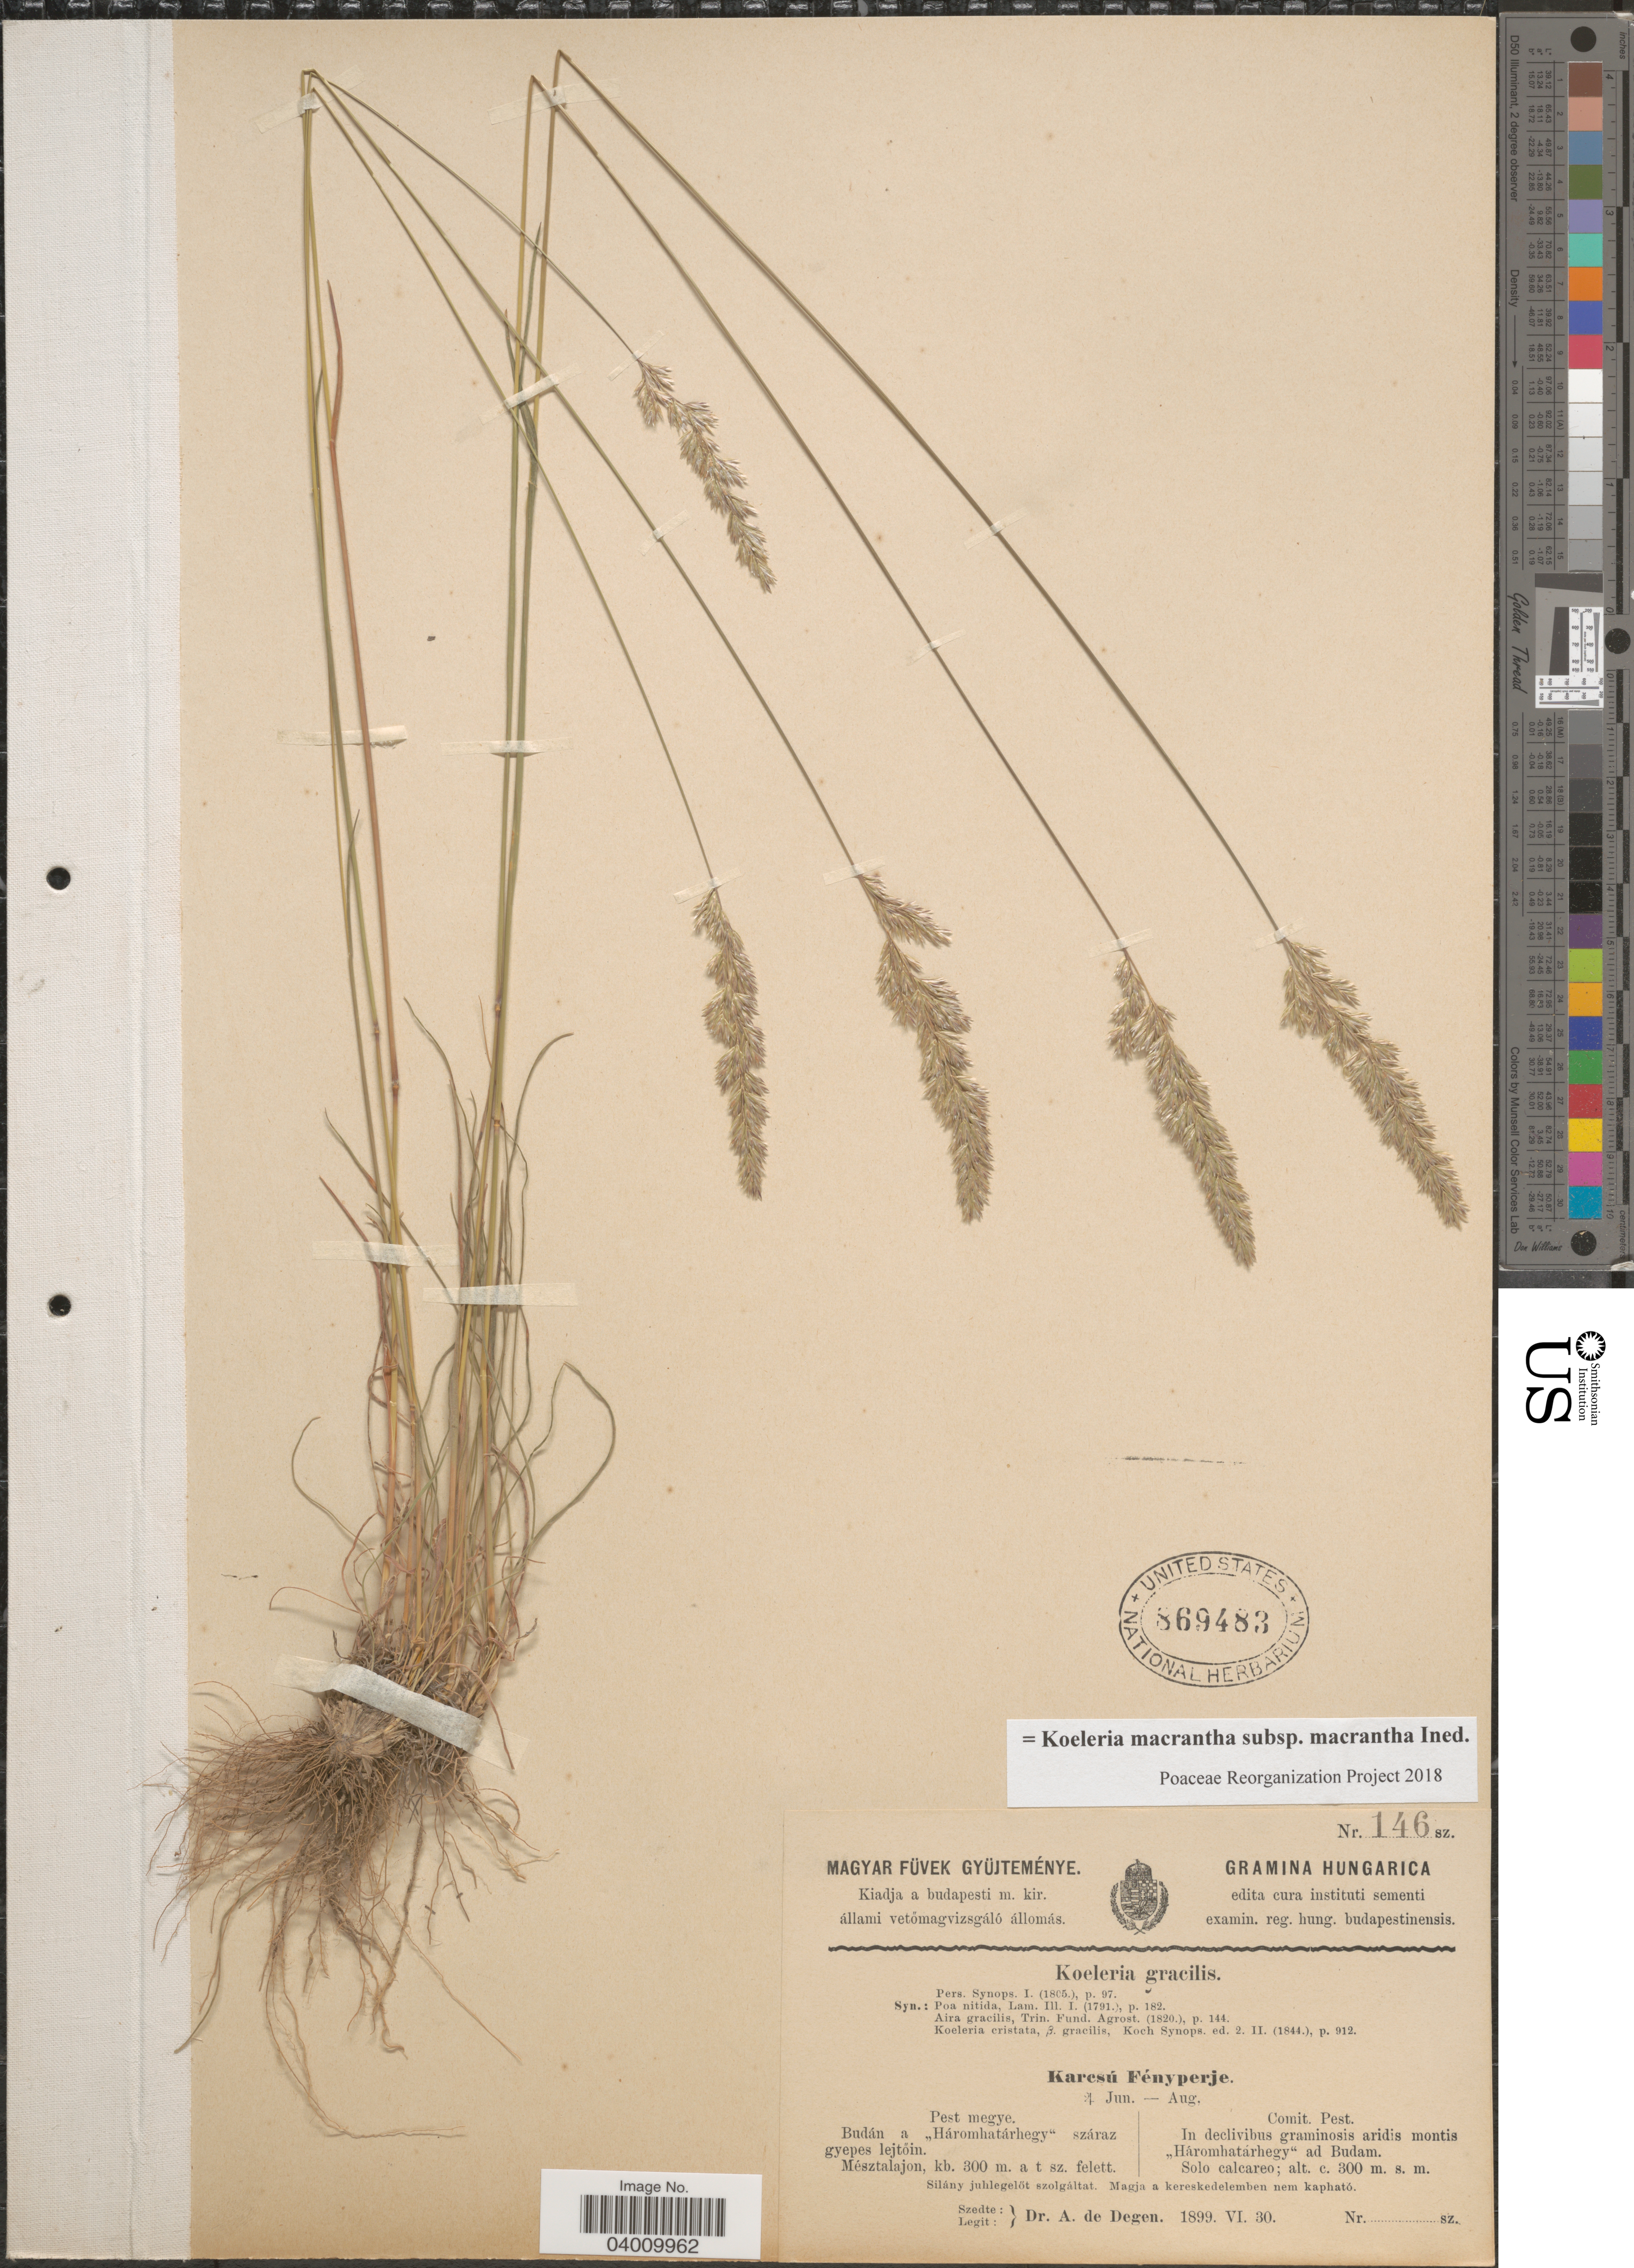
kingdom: Plantae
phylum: Tracheophyta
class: Liliopsida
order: Poales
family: Poaceae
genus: Koeleria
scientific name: Koeleria macrantha subsp. macrantha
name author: (Ledeb.) Schult.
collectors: A. Degen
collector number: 146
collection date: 1899-06-30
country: Hungary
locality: Hungarica. Comit. Pest. In declivibus graminosis aridis montis "Háromhatárhegy" ad Budam.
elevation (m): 300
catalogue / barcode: US 869483